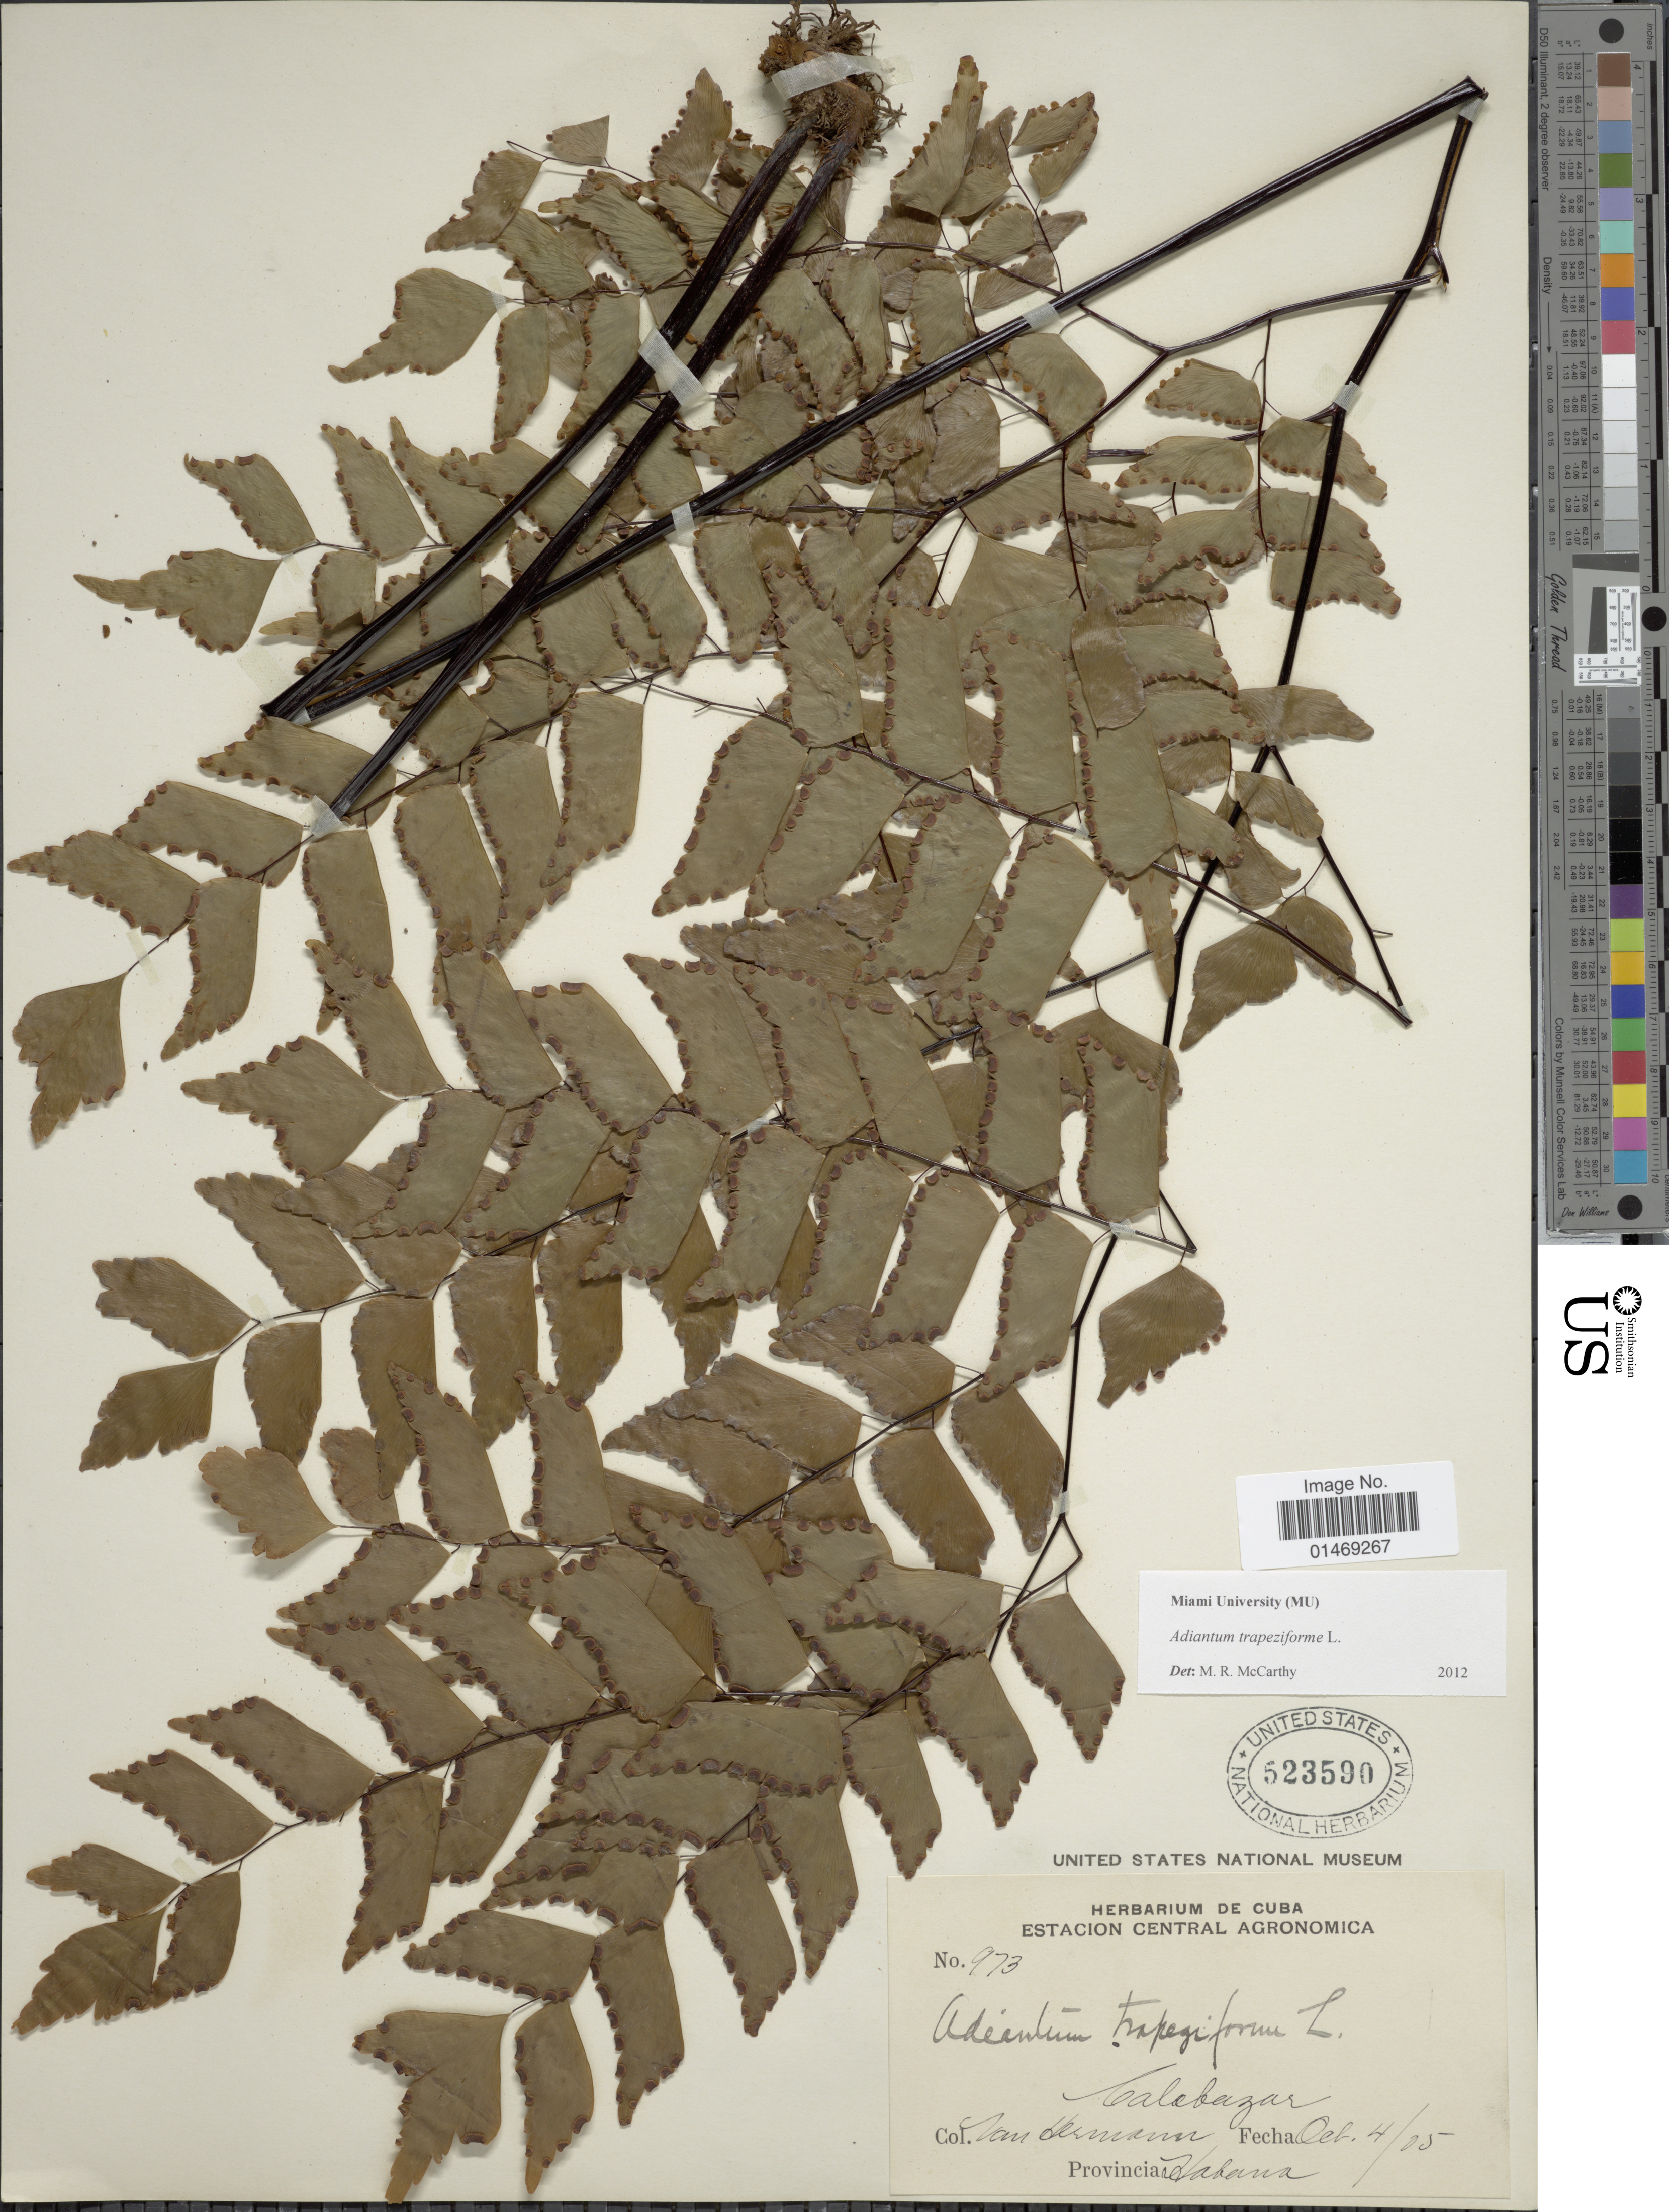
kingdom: Plantae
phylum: Tracheophyta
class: Polypodiopsida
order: Polypodiales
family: Pteridaceae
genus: Adiantum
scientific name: Adiantum trapeziforme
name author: L.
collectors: Van Hermann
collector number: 973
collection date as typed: Transcribed d/m/y: 4/10/5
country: Cuba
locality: Provincia, Havana.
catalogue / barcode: US 523590